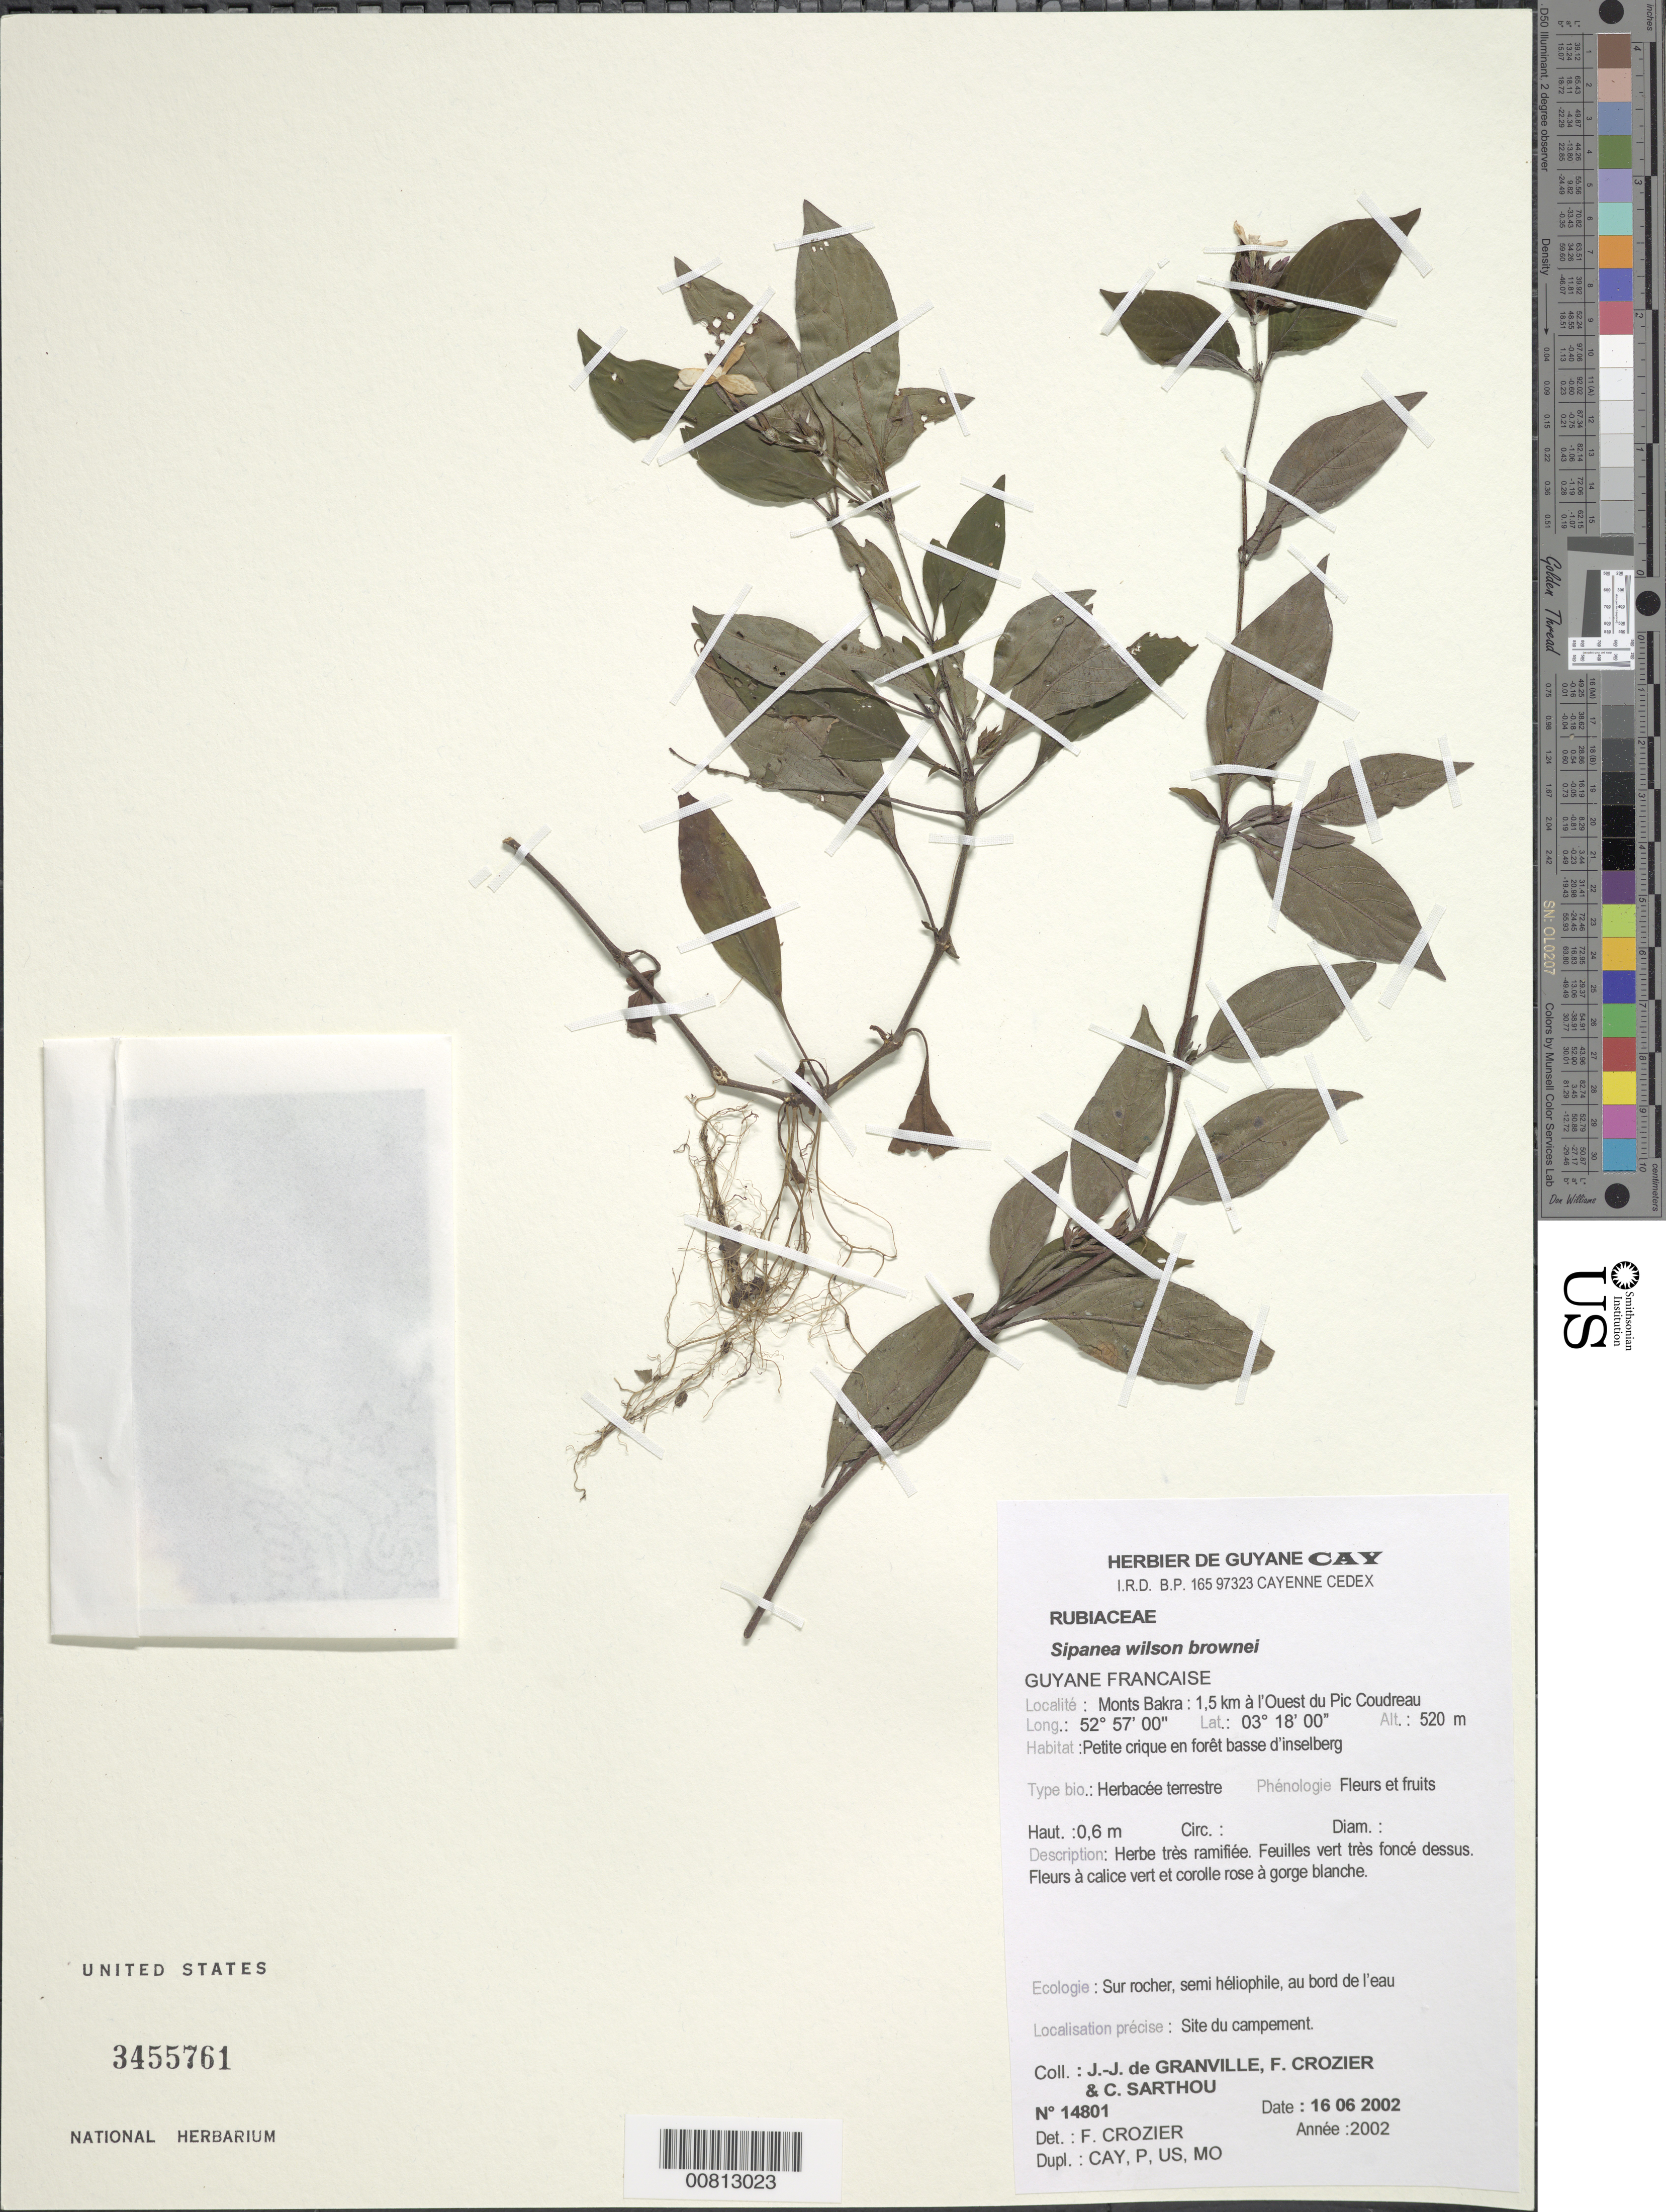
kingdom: Plantae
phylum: Tracheophyta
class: Magnoliopsida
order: Gentianales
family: Rubiaceae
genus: Sipanea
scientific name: Sipanea wilson-brownei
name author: R.S. Cowan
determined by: Crozier, F.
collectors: J.-J. de Granville, F. Crozier & C. Sarthou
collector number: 14801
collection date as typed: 16-Jun-02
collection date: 2002-06-16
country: French Guiana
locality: Monts Bakra, 1.5 km a l'Ouest du Pic Coudreau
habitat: Small stream in low mountain forest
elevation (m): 520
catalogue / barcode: US 3455761